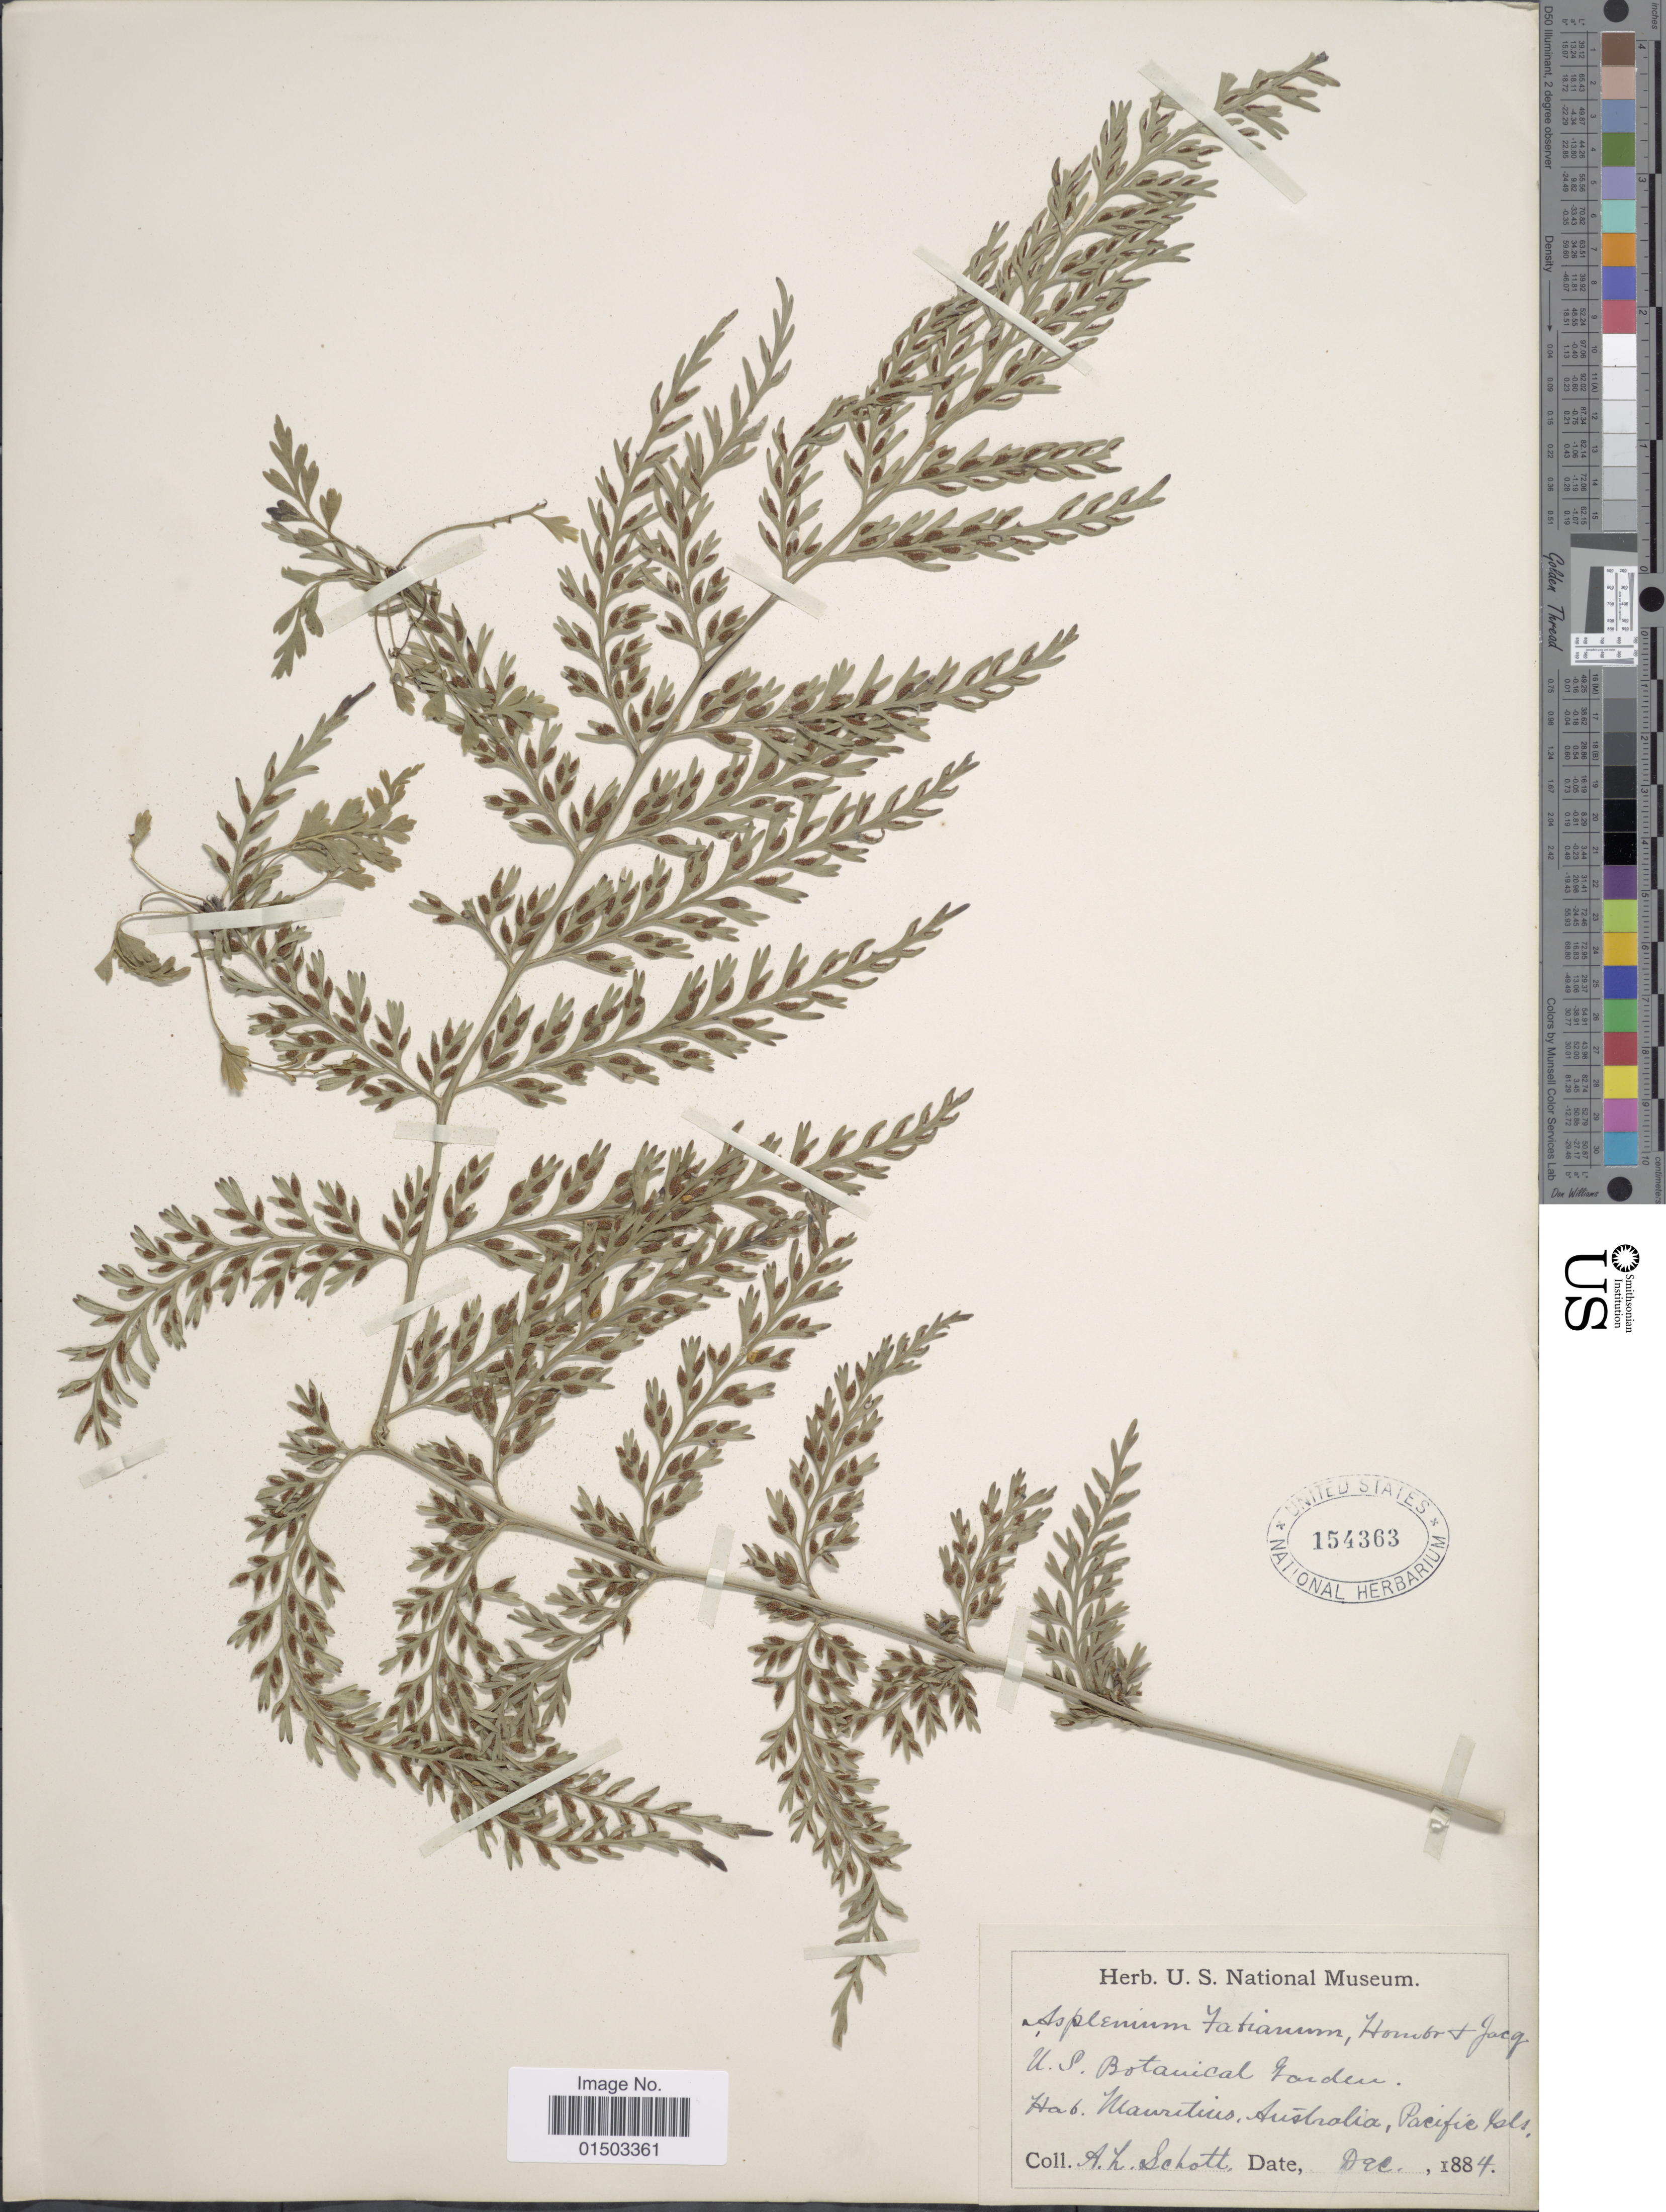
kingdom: Plantae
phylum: Tracheophyta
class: Polypodiopsida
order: Polypodiales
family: Aspleniaceae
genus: Asplenium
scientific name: Asplenium bulbiferum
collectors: A. L. Schott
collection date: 1884-12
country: United States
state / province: District of Columbia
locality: U.S. Botanical Garden.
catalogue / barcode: US 154363